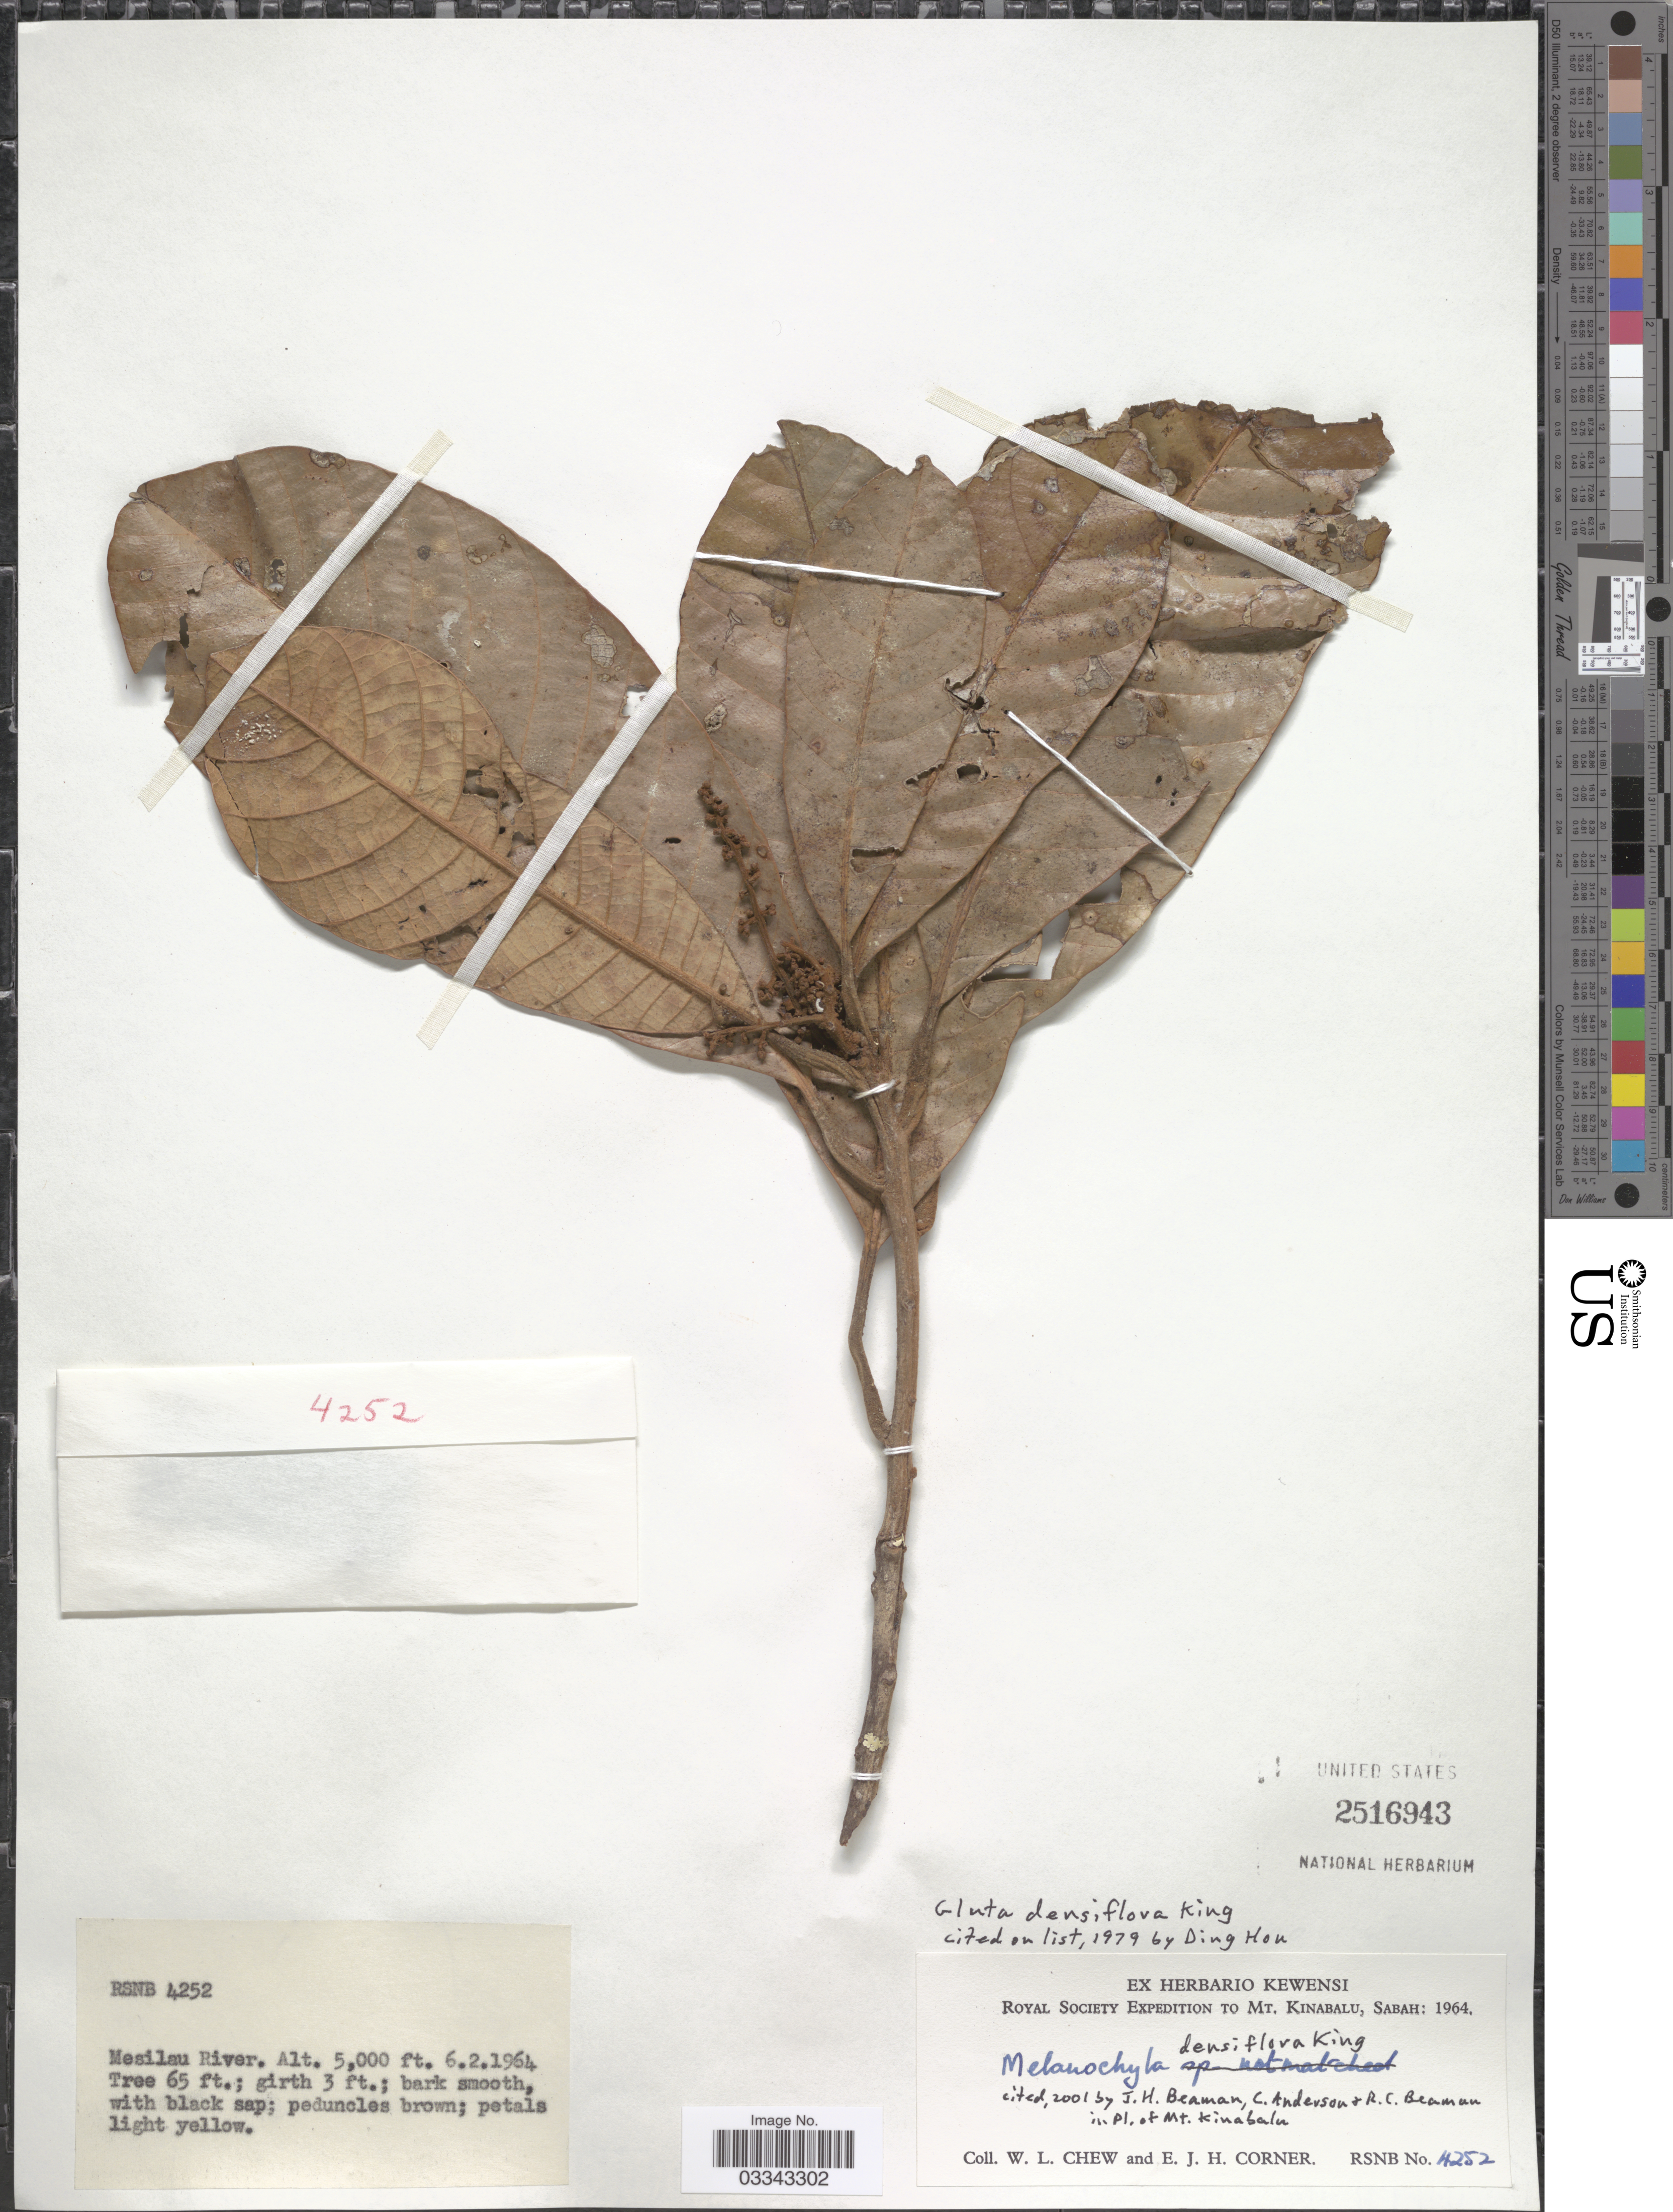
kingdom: Plantae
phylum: Tracheophyta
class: Magnoliopsida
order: Sapindales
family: Anacardiaceae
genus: Melanochyla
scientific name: Melanochyla densiflora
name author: King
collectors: W. Chew & E. Corner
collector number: RSNB 4252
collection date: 1964-02-06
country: Malaysia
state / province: Sabah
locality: Mt. Kinabalu. Mesilau River.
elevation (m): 1524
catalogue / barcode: US 2516943